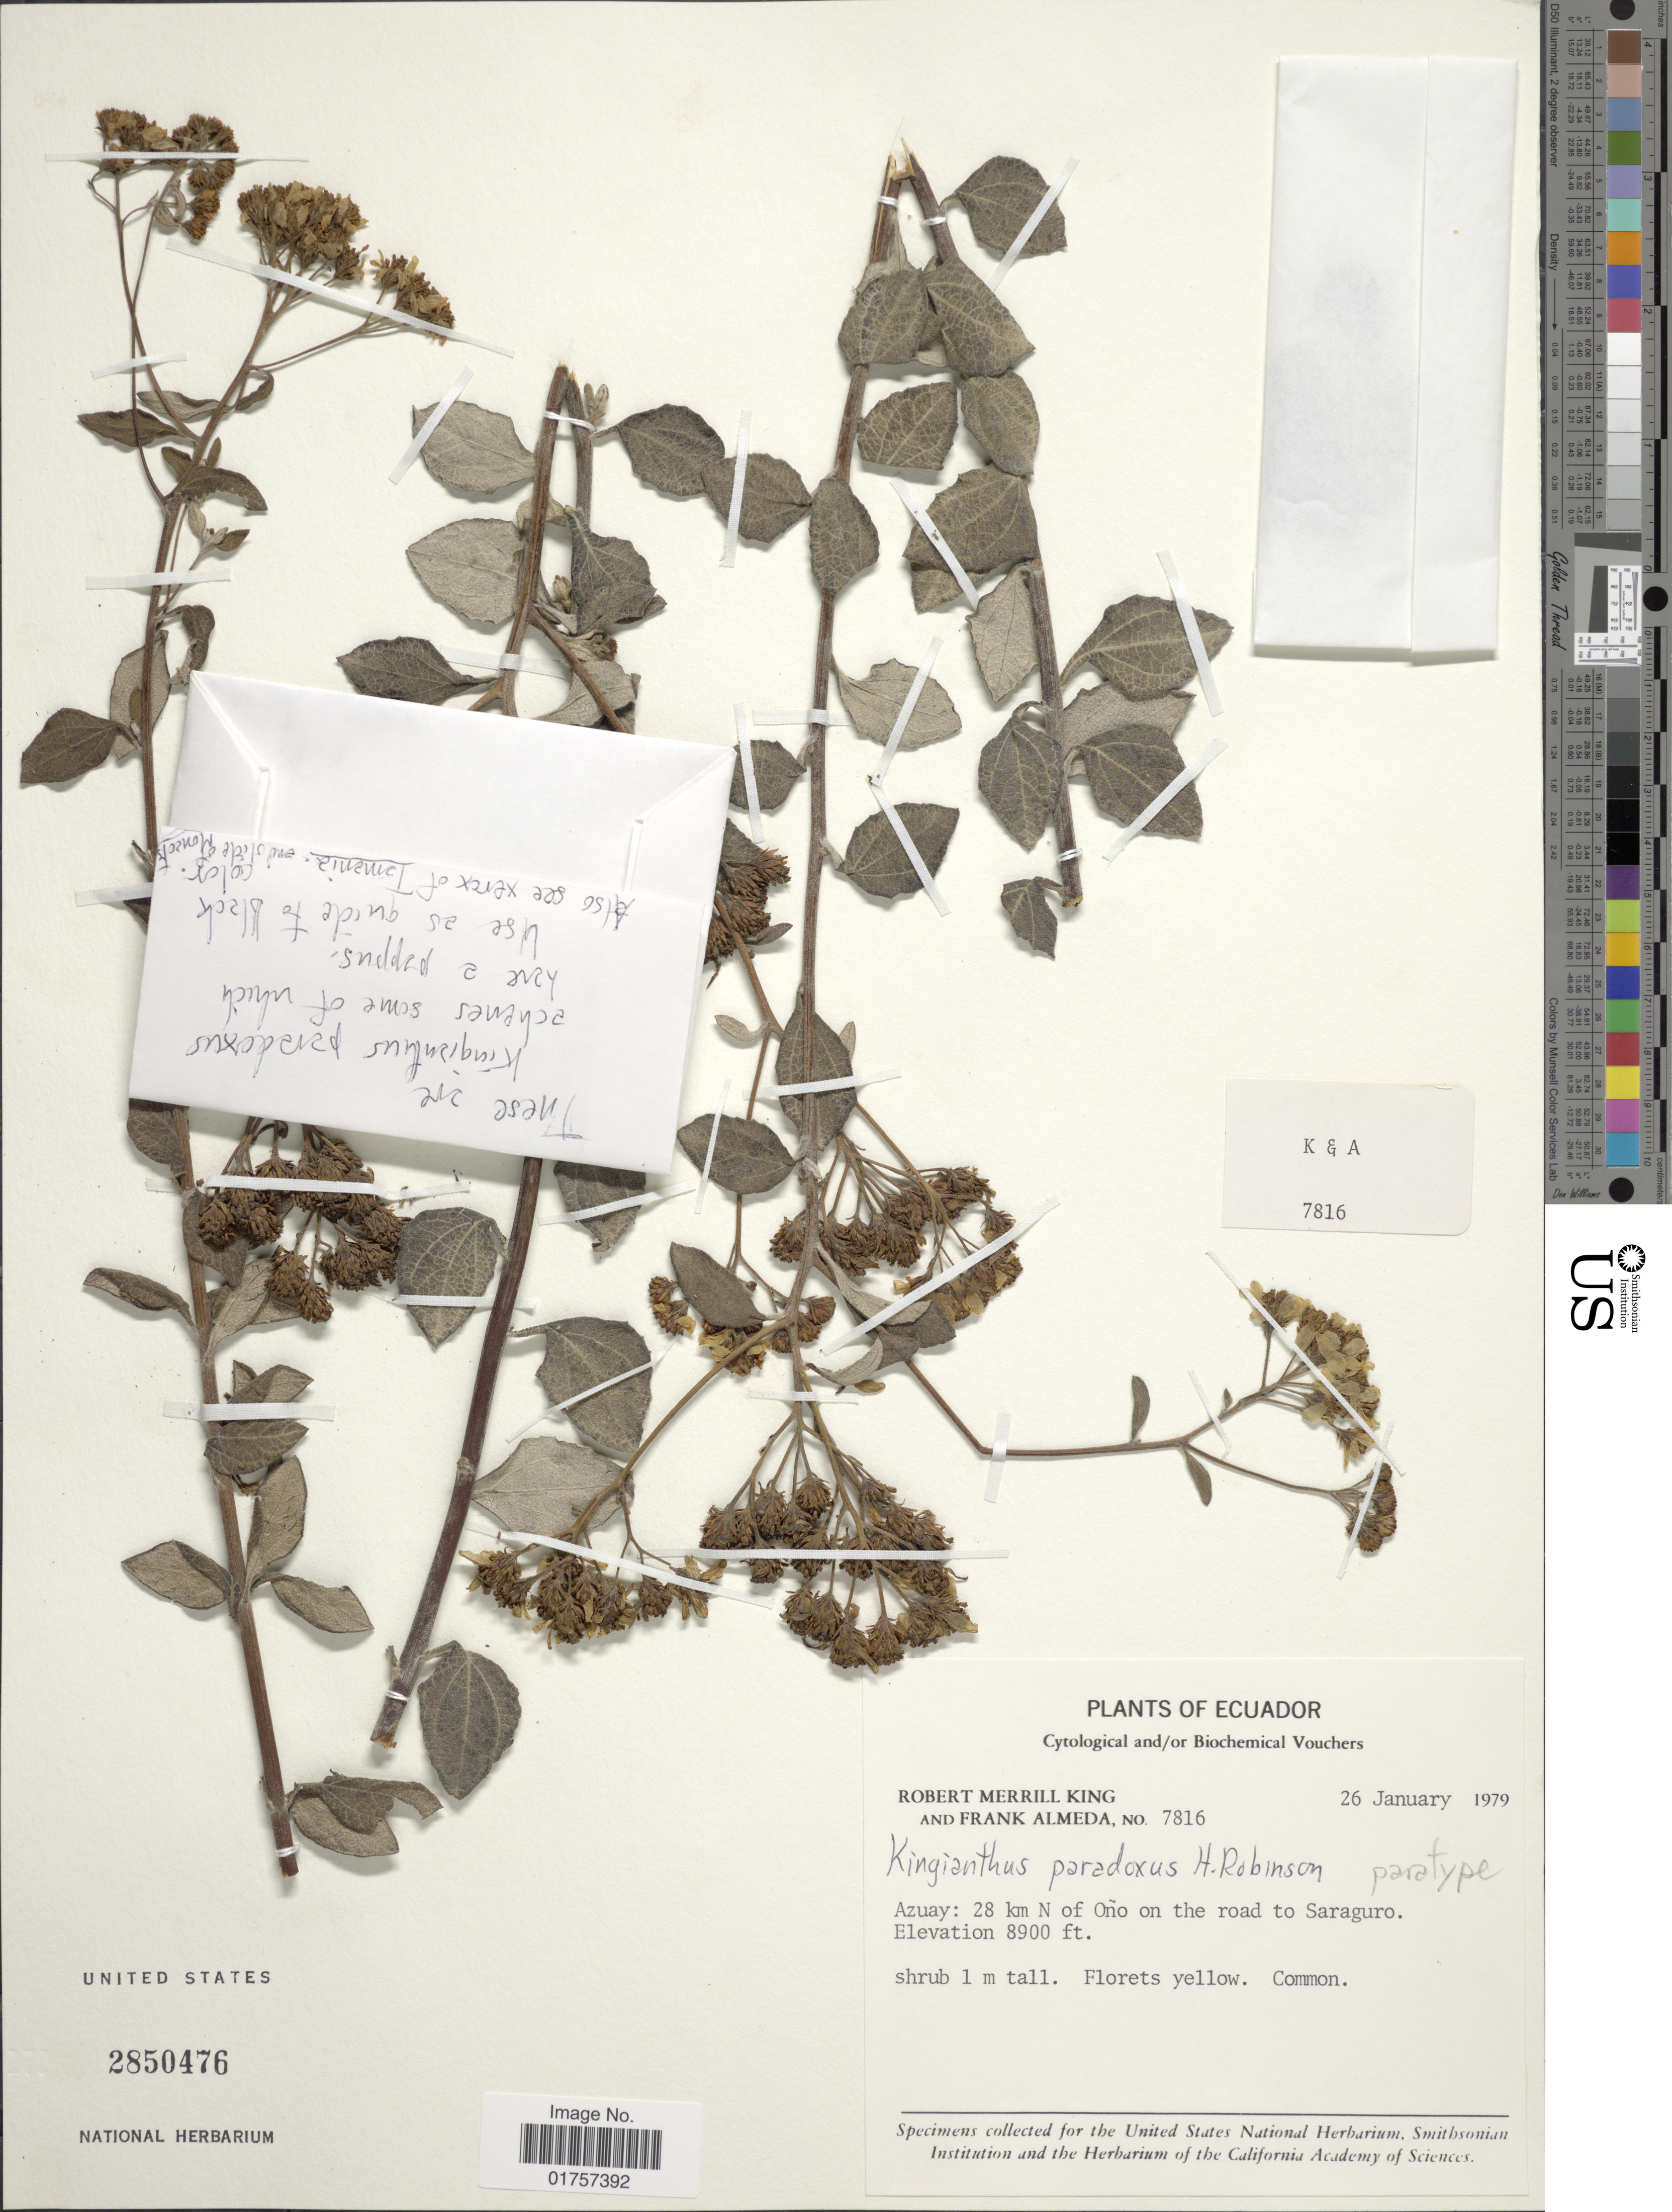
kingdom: Plantae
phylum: Tracheophyta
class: Magnoliopsida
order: Asterales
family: Asteraceae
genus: Kingianthus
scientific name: Kingianthus paradoxus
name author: H. Rob.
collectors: R. M. King & F. Almeda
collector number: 7816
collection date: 1979-01-26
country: Ecuador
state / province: Azuay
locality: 28 km N of Oño on the road to Saraguro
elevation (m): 2713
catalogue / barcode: US 2850476